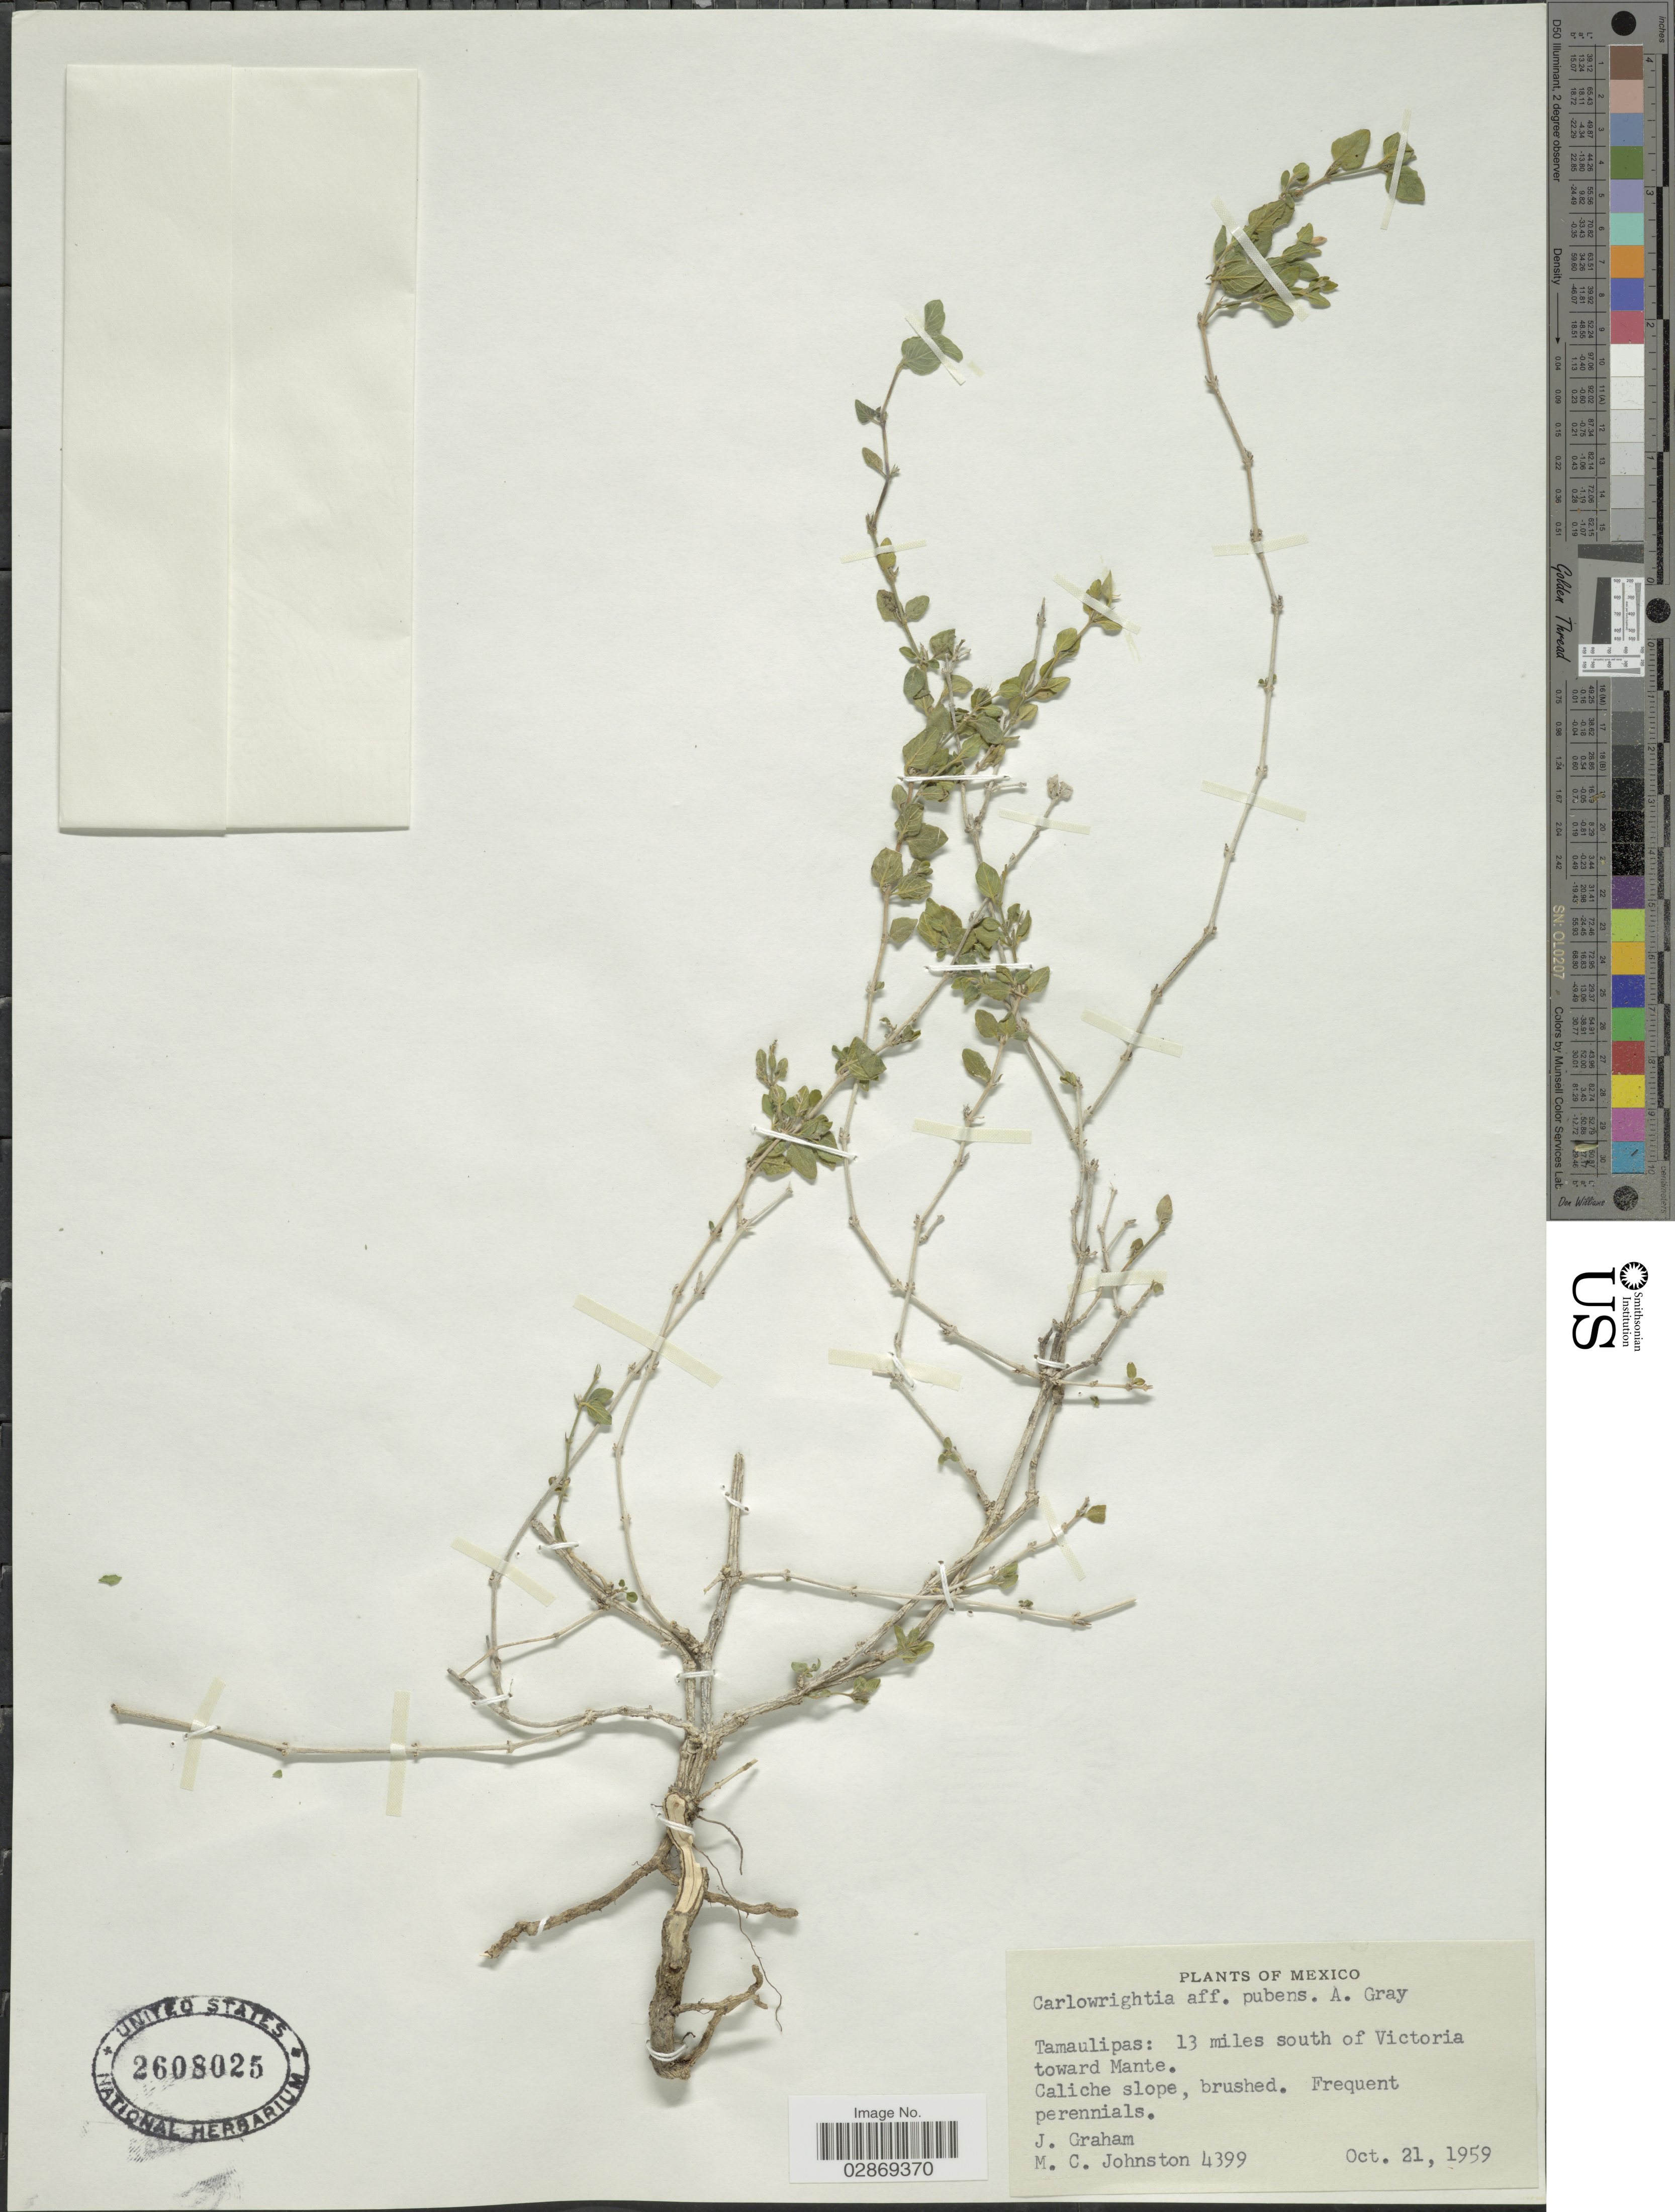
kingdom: Plantae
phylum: Tracheophyta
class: Magnoliopsida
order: Lamiales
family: Acanthaceae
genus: Carlowrightia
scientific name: Carlowrightia trichocarpa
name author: T.F. Daniel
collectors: J. Graham & M. Johnston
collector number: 4399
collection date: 1959-10-21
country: Mexico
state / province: Tamaulipas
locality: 13 miles south of Victoria toward Mante, Caliche slope.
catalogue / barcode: US 2608025